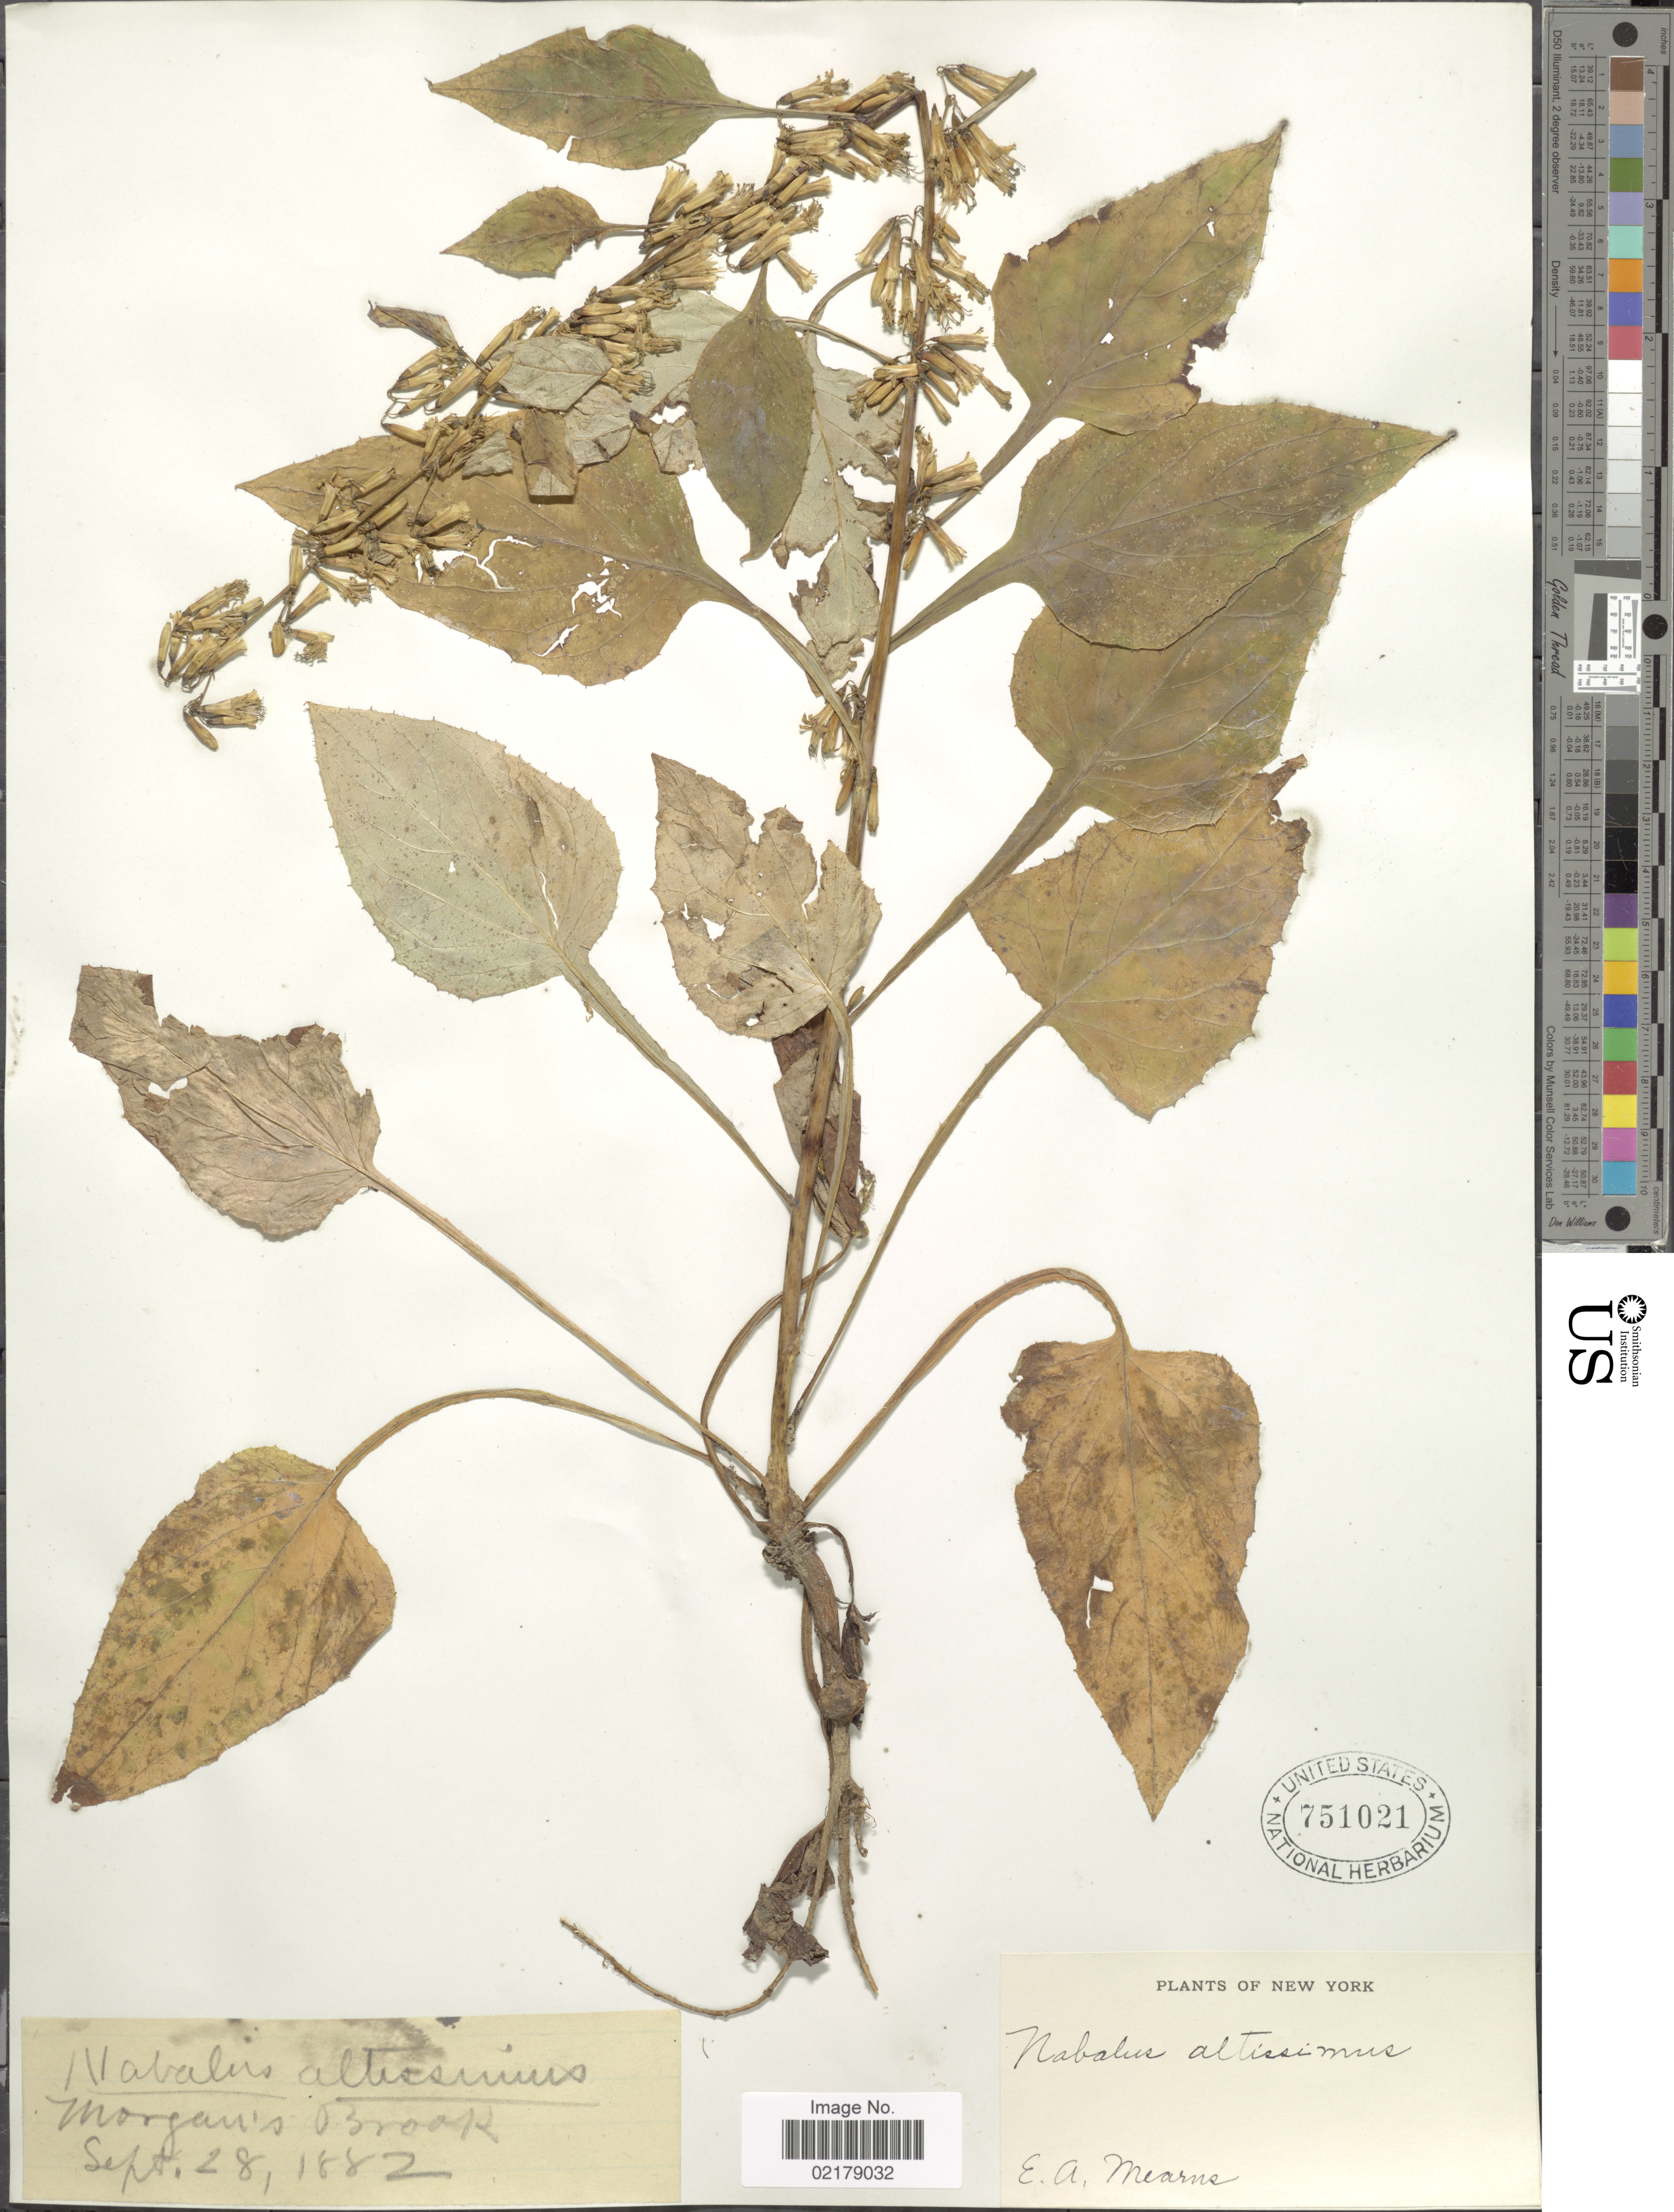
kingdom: Plantae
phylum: Tracheophyta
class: Magnoliopsida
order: Asterales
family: Asteraceae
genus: Nabalus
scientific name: Nabalus altissimus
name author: (L.) Hook.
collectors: E. A. Mearns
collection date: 1882-09-28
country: United States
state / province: New York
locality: Morgan's Brook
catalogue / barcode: US 751021